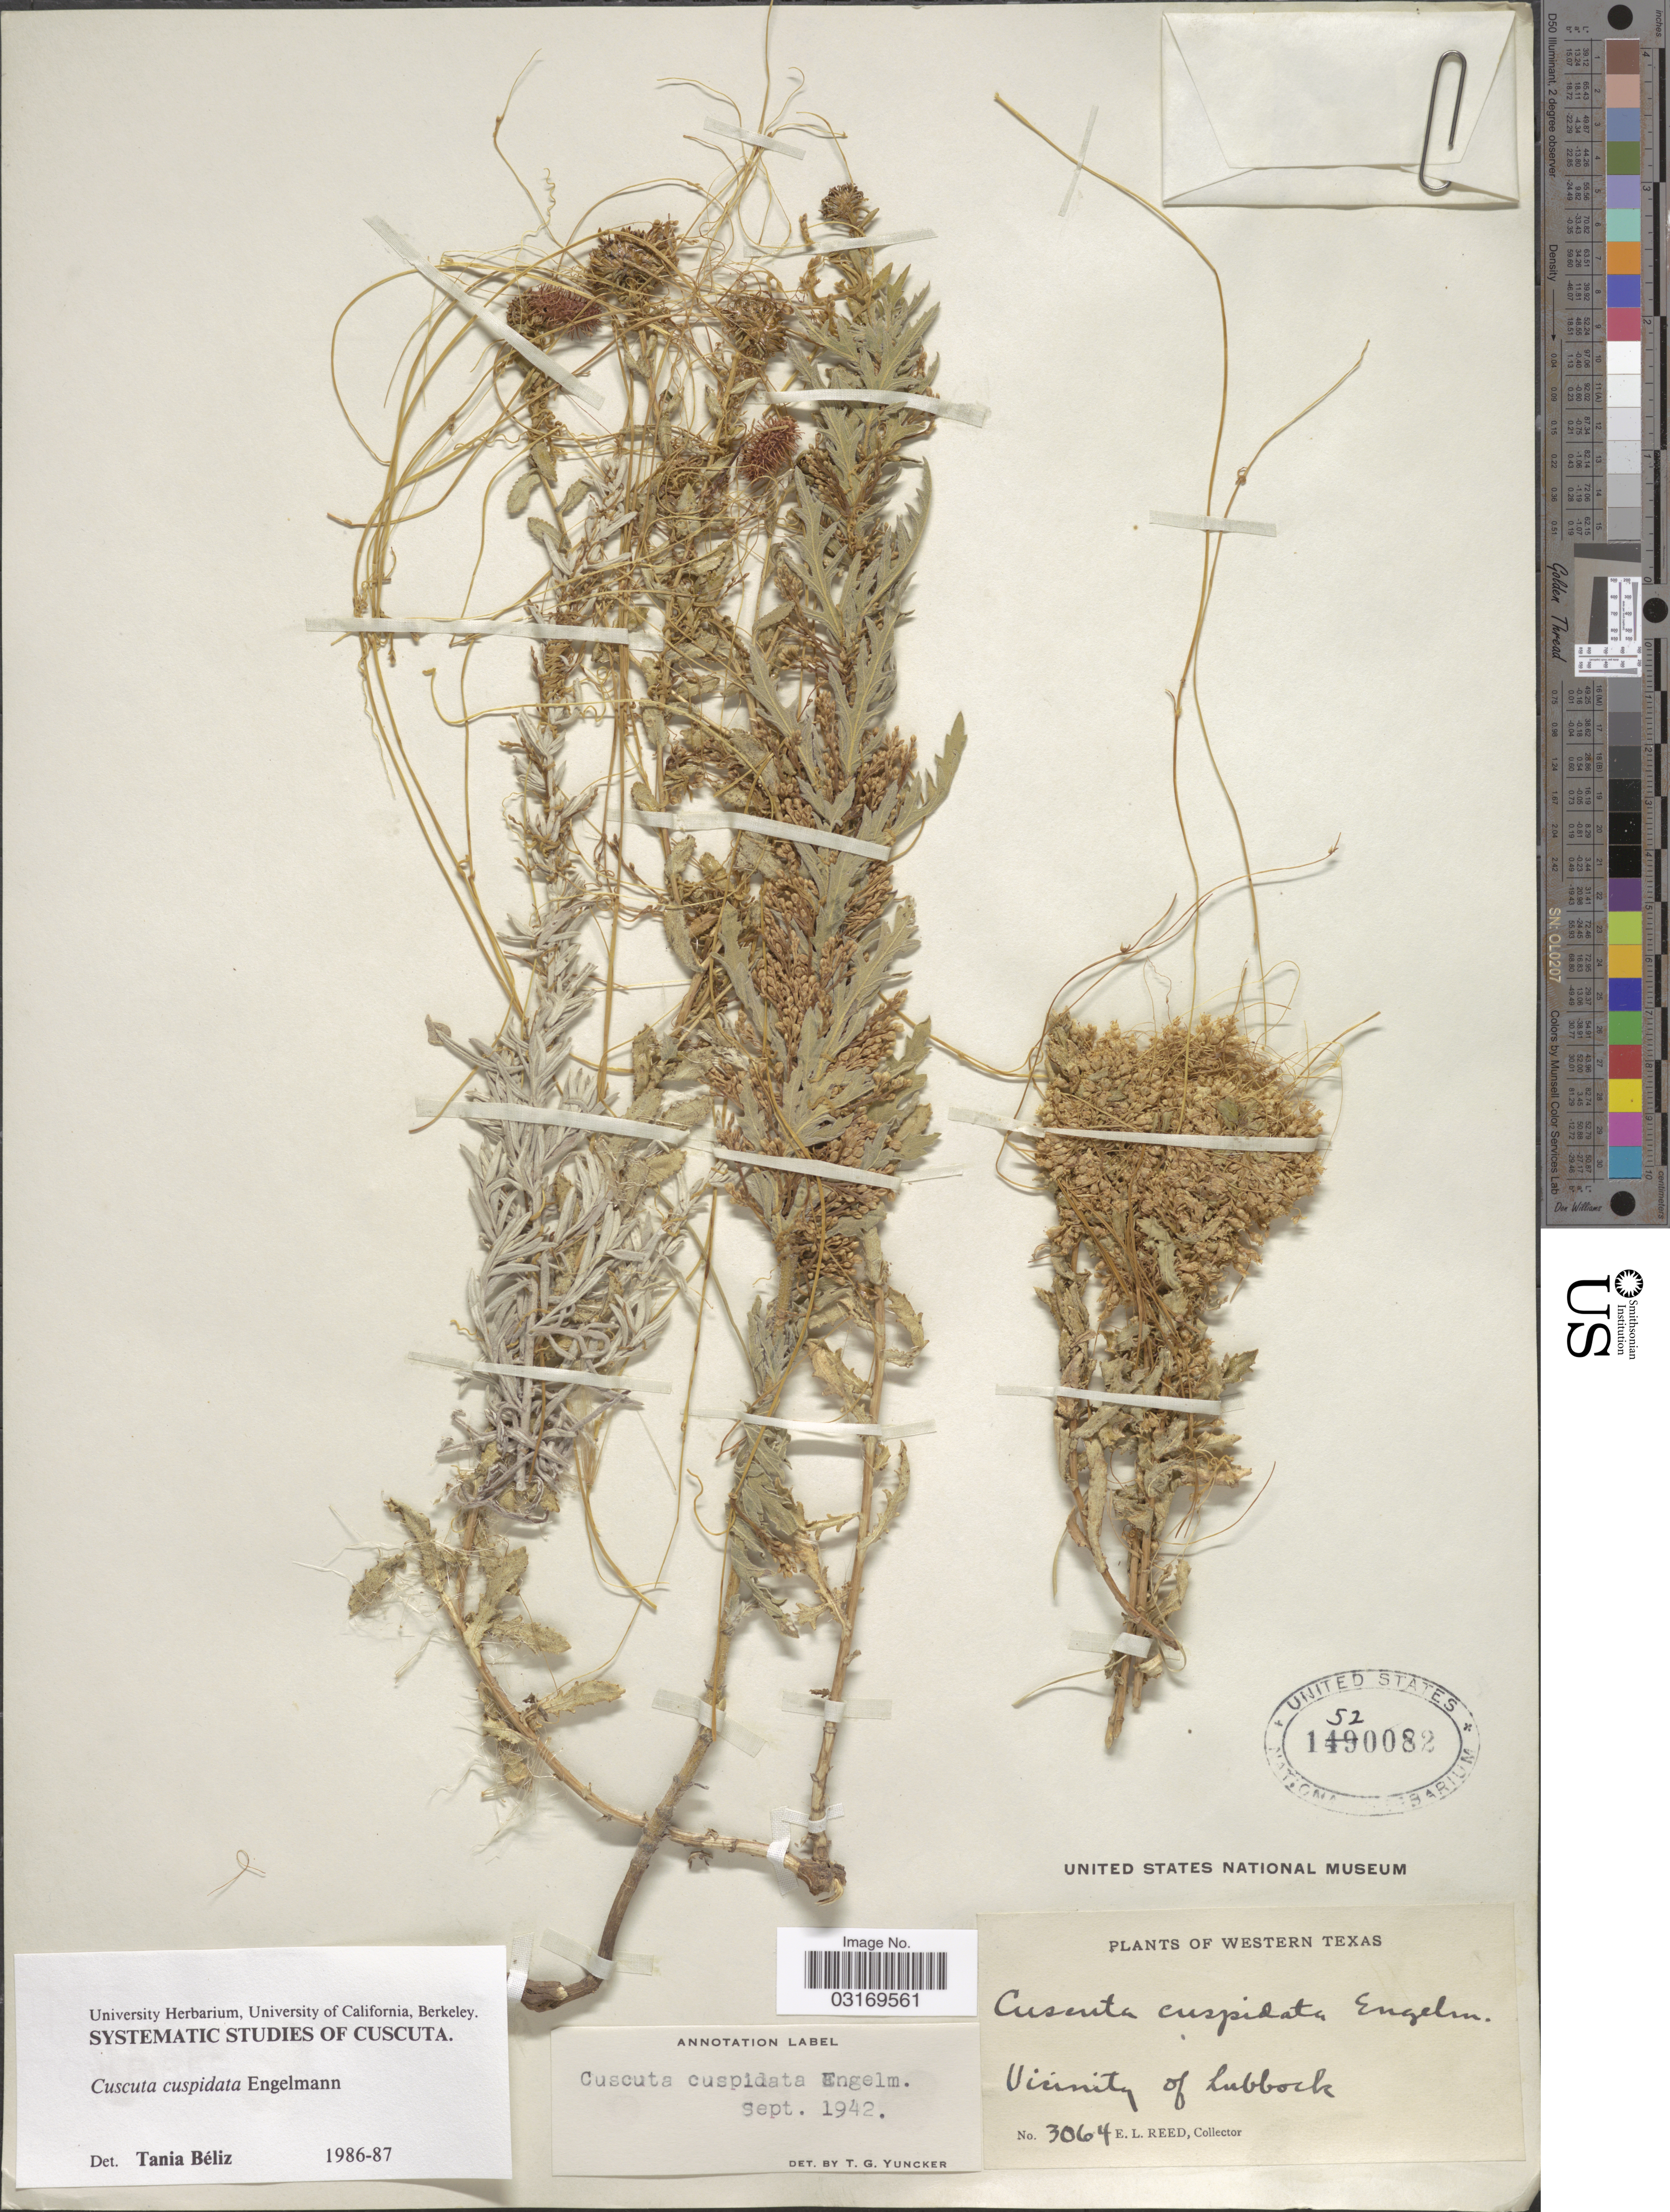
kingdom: Plantae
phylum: Tracheophyta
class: Magnoliopsida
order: Solanales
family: Convolvulaceae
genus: Cuscuta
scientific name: Cuscuta cuspidata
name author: Engelm.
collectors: E. Reed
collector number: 3064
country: United States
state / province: Texas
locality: Western Texas. Vicinity of Lubbock.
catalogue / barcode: US 1520082